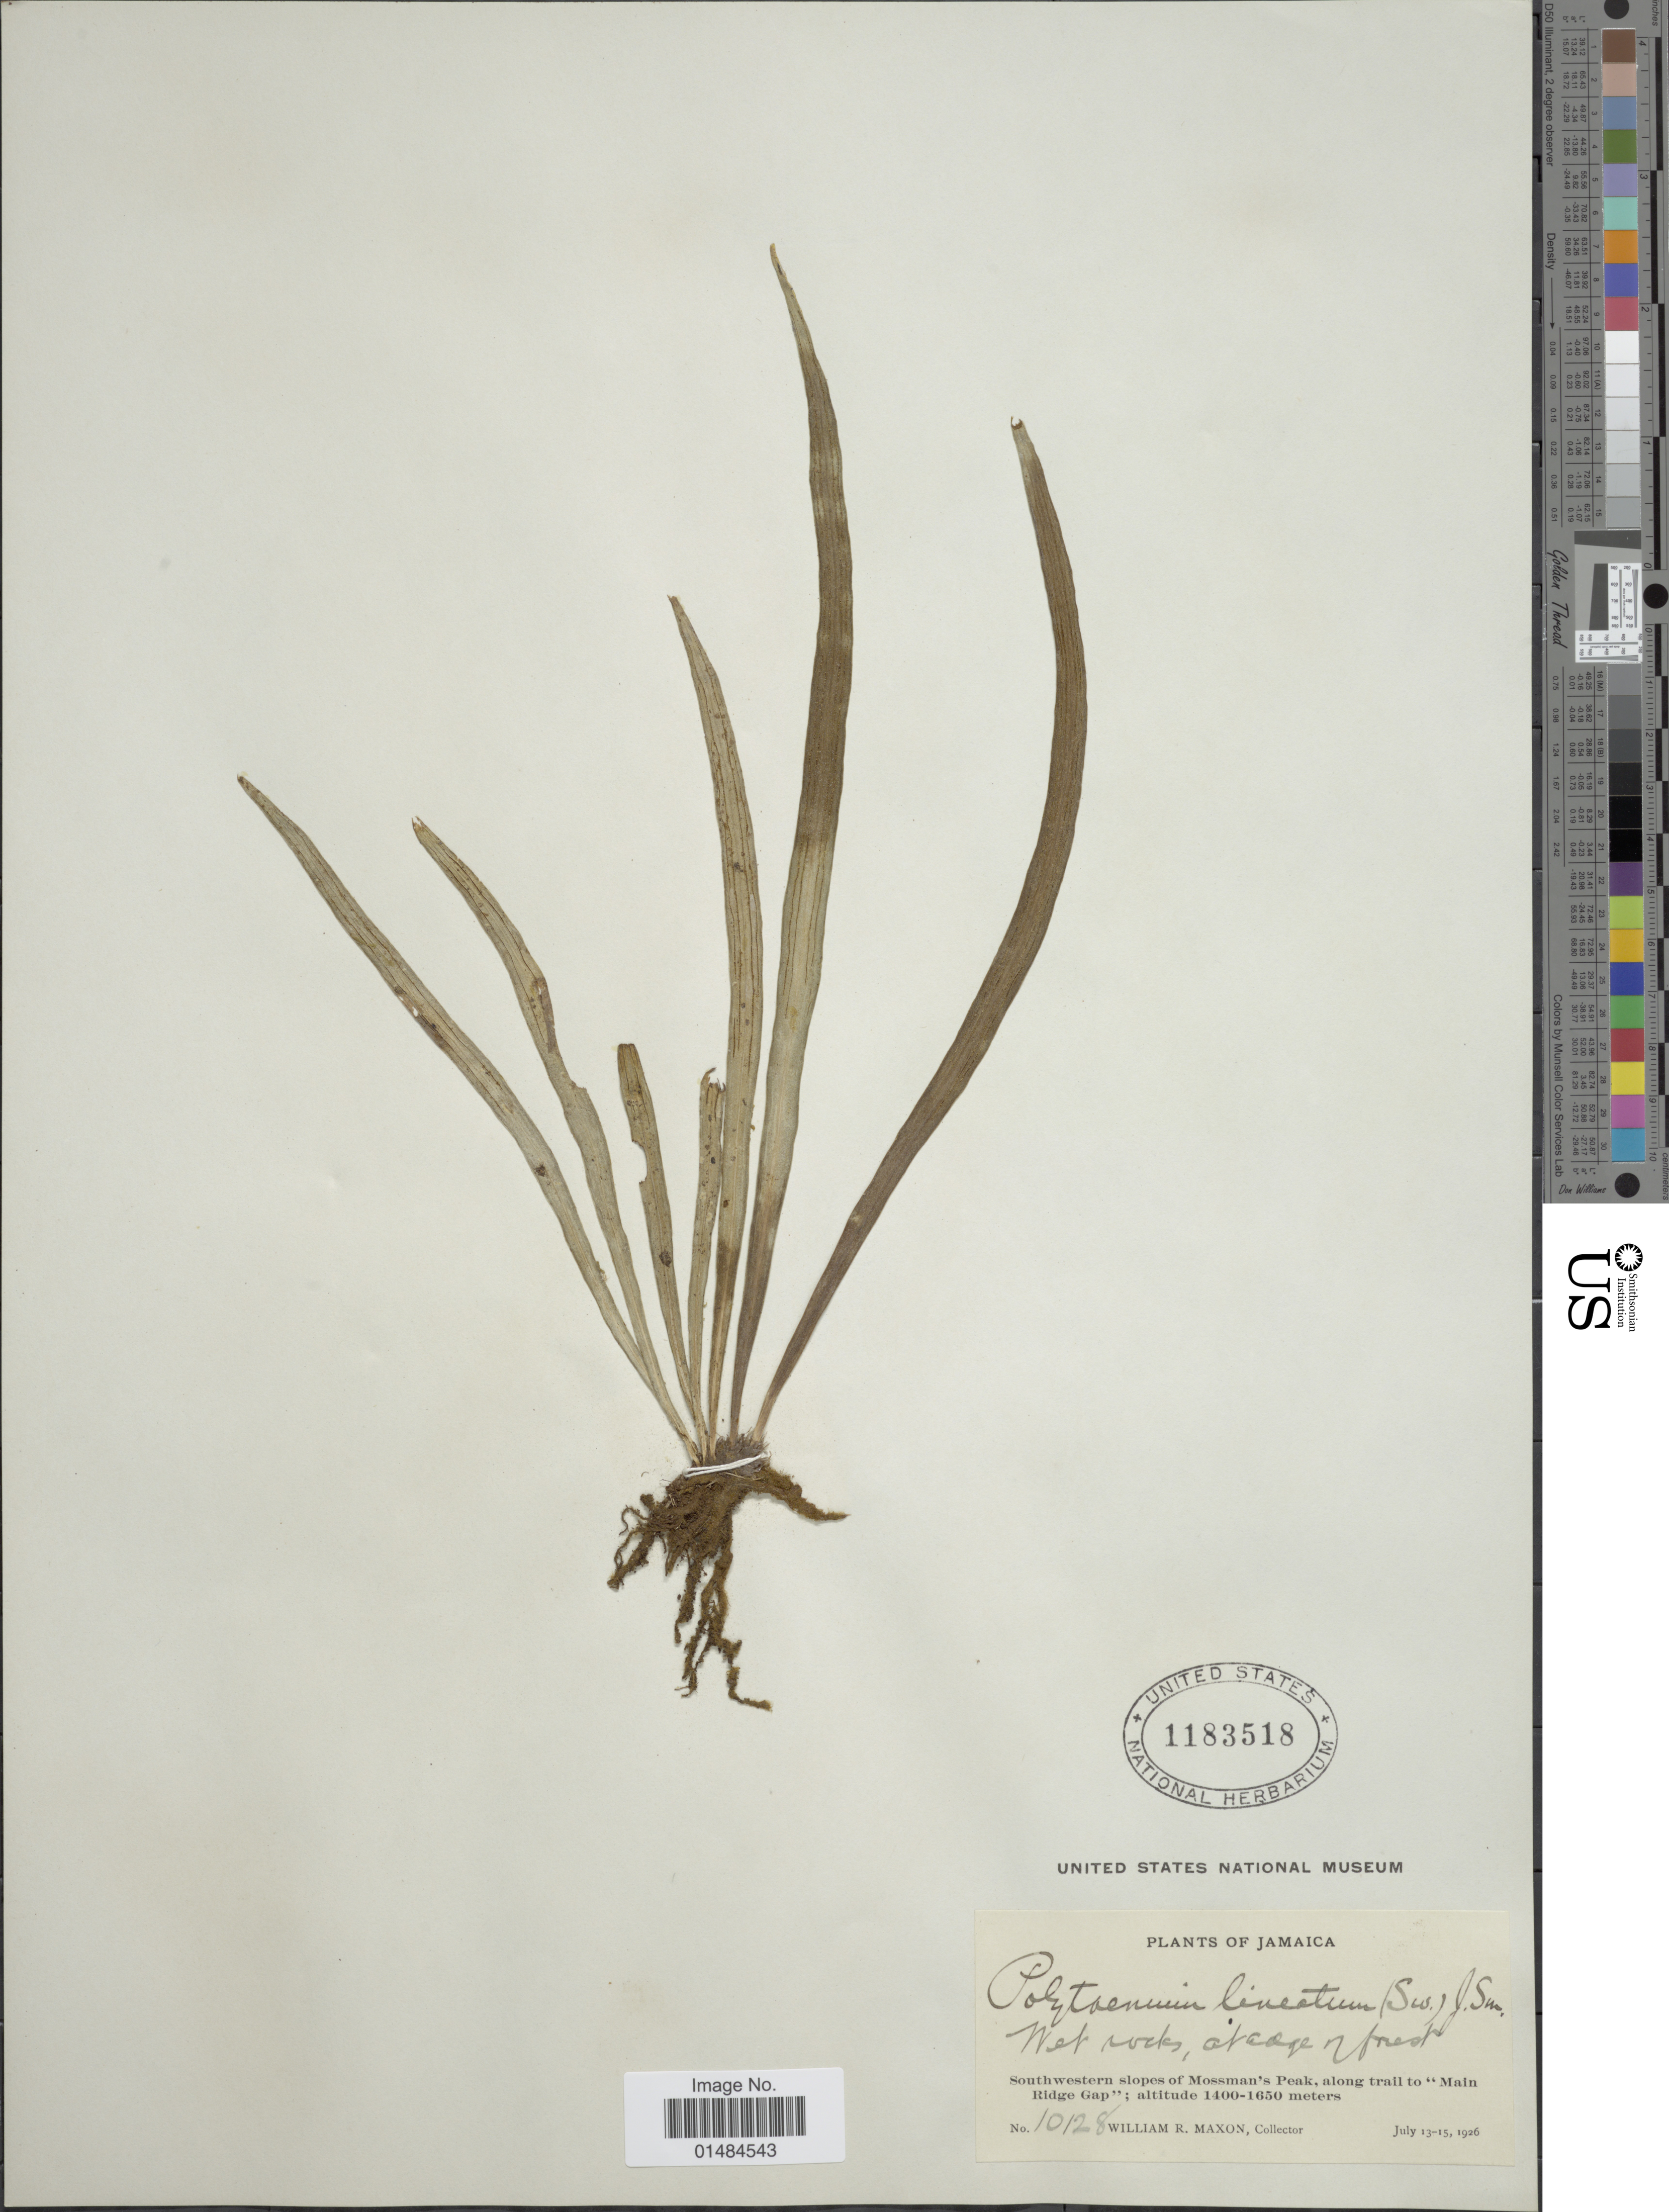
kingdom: Plantae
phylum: Tracheophyta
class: Polypodiopsida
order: Polypodiales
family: Pteridaceae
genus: Polytaenium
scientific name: Polytaenium lineatum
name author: (Sw.) J. Sm.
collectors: W. R. Maxon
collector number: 10128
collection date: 1926-07-13/1926-07-15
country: Jamaica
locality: Southwestern slopes of Mossman's Peak, along trail to "Main Ridge Gap"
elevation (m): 1400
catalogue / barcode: US 1183518